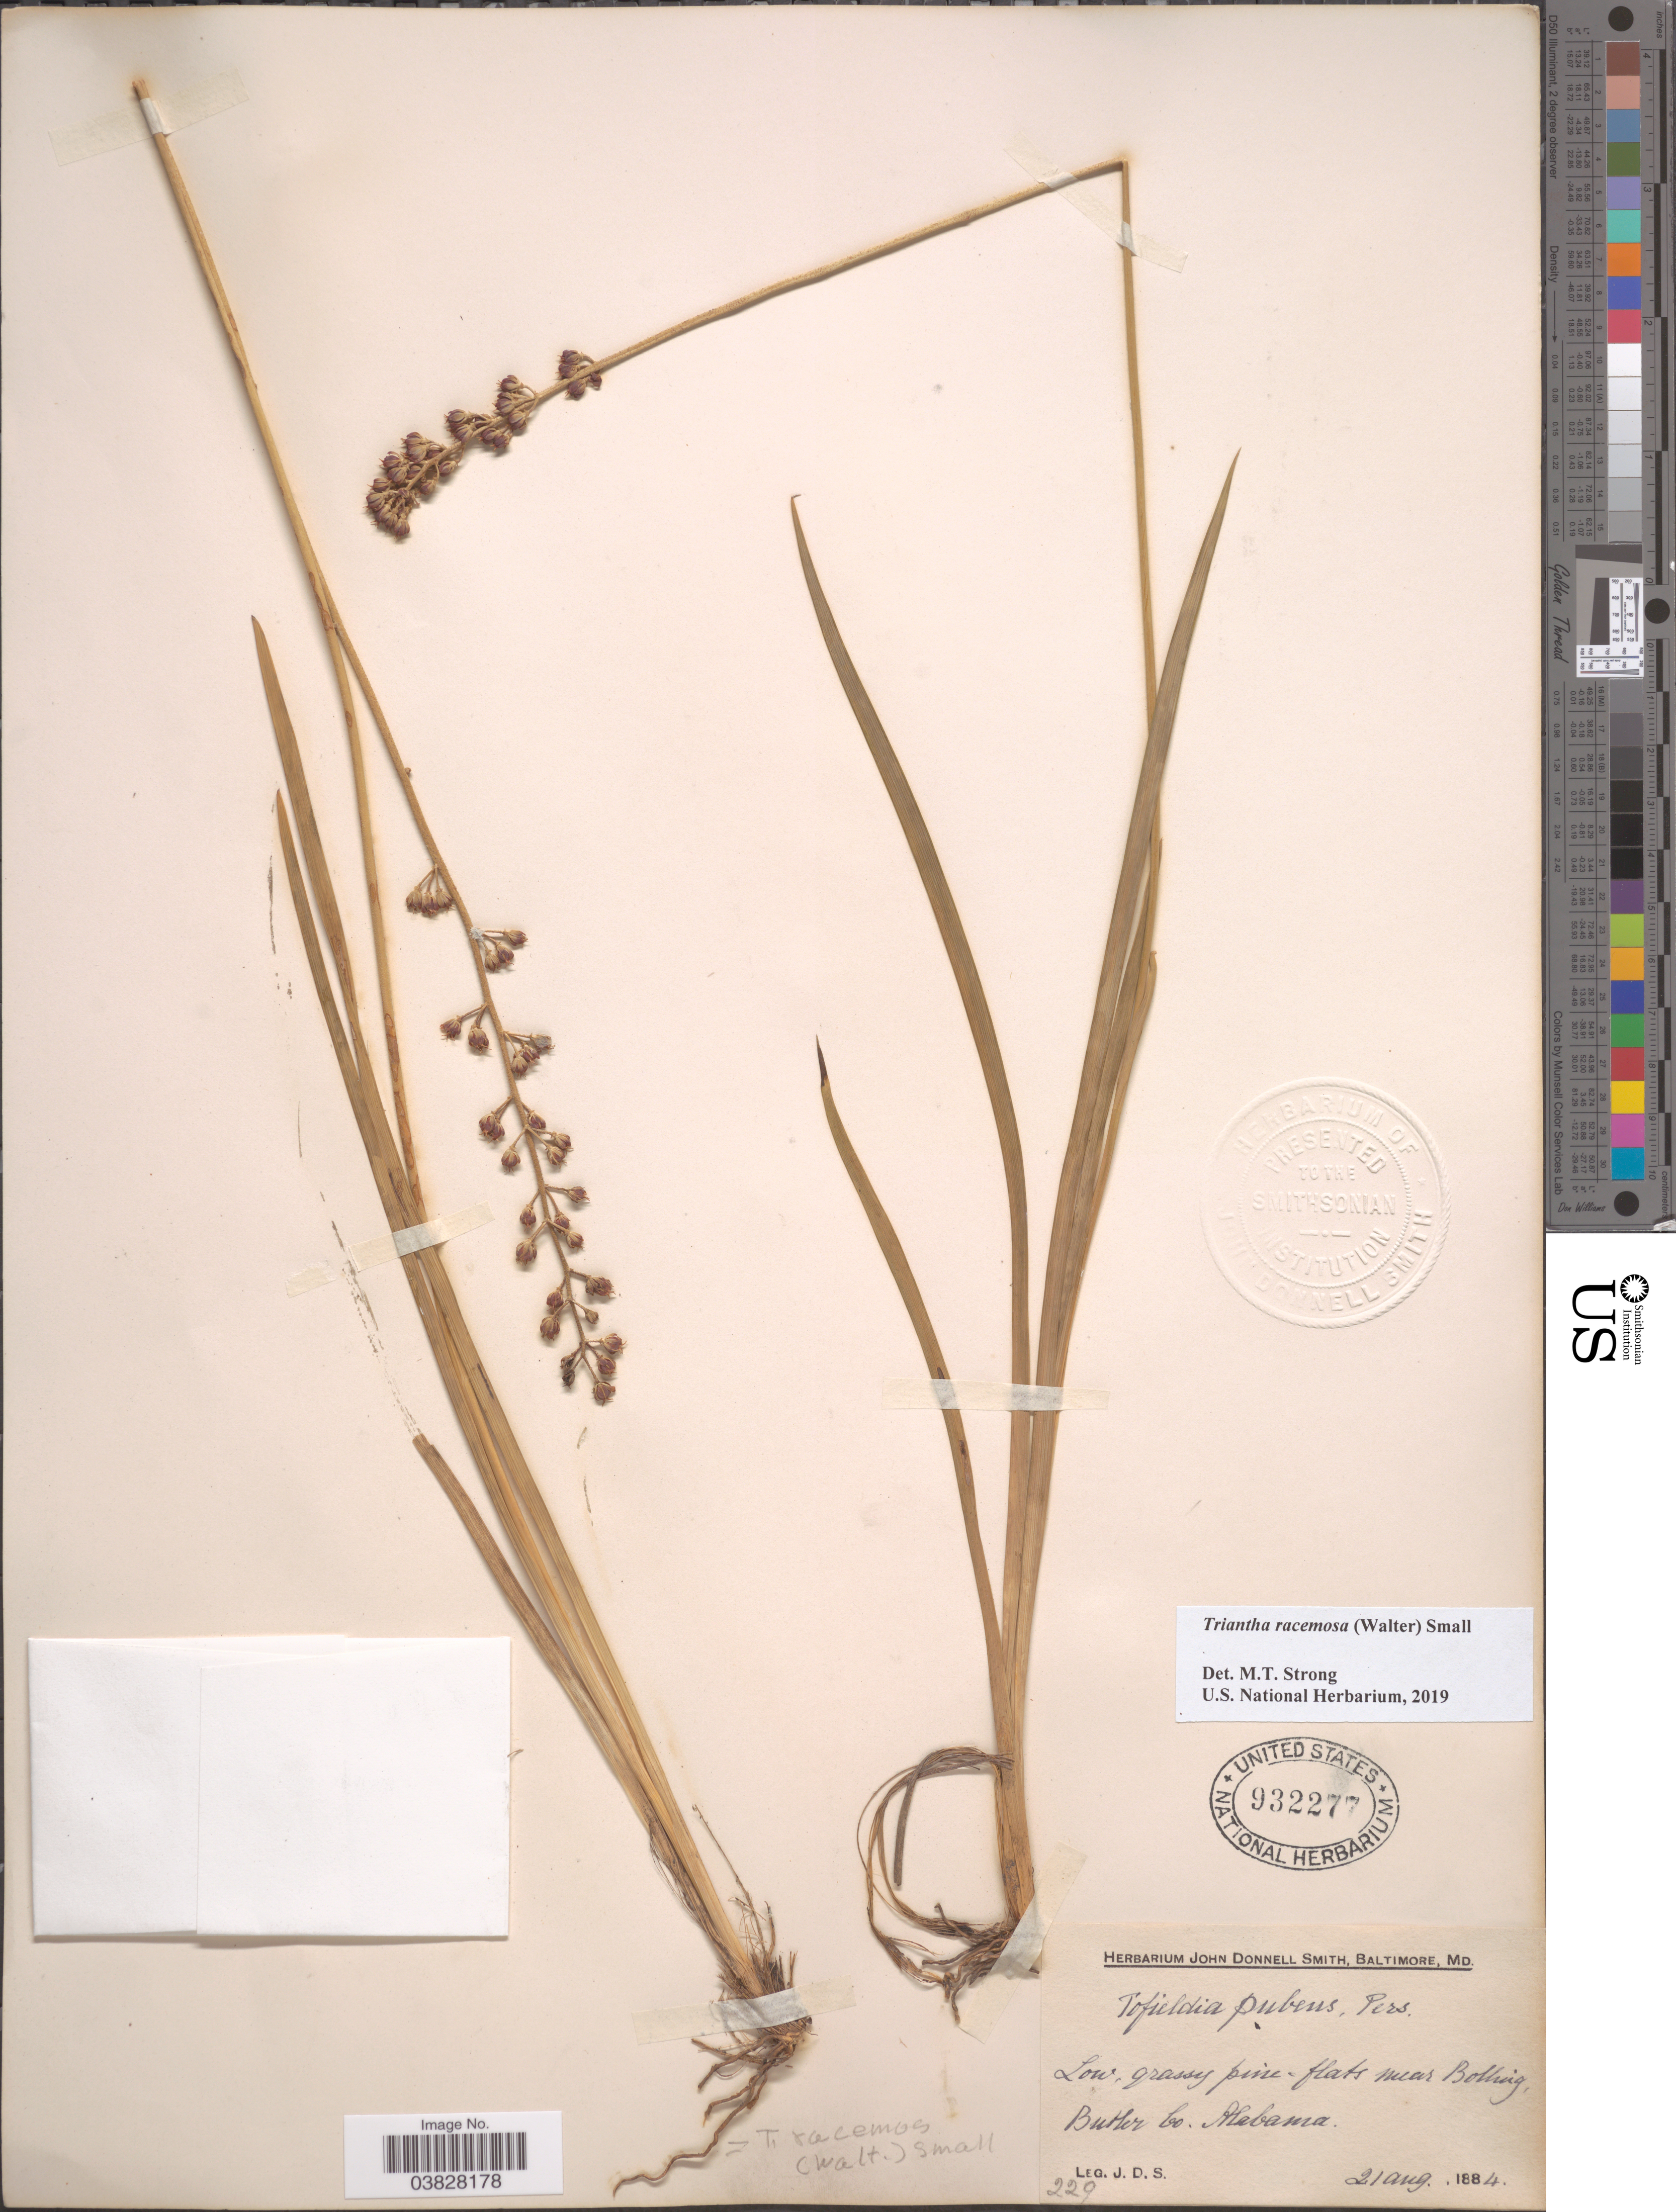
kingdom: Plantae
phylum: Tracheophyta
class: Liliopsida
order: Alismatales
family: Tofieldiaceae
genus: Triantha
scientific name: Triantha racemosa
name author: (Walter) Small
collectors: J. Donnell Smith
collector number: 229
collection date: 1884-08-21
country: United States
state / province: Alabama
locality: Near Bolling, Butler Co.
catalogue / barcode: US 932277